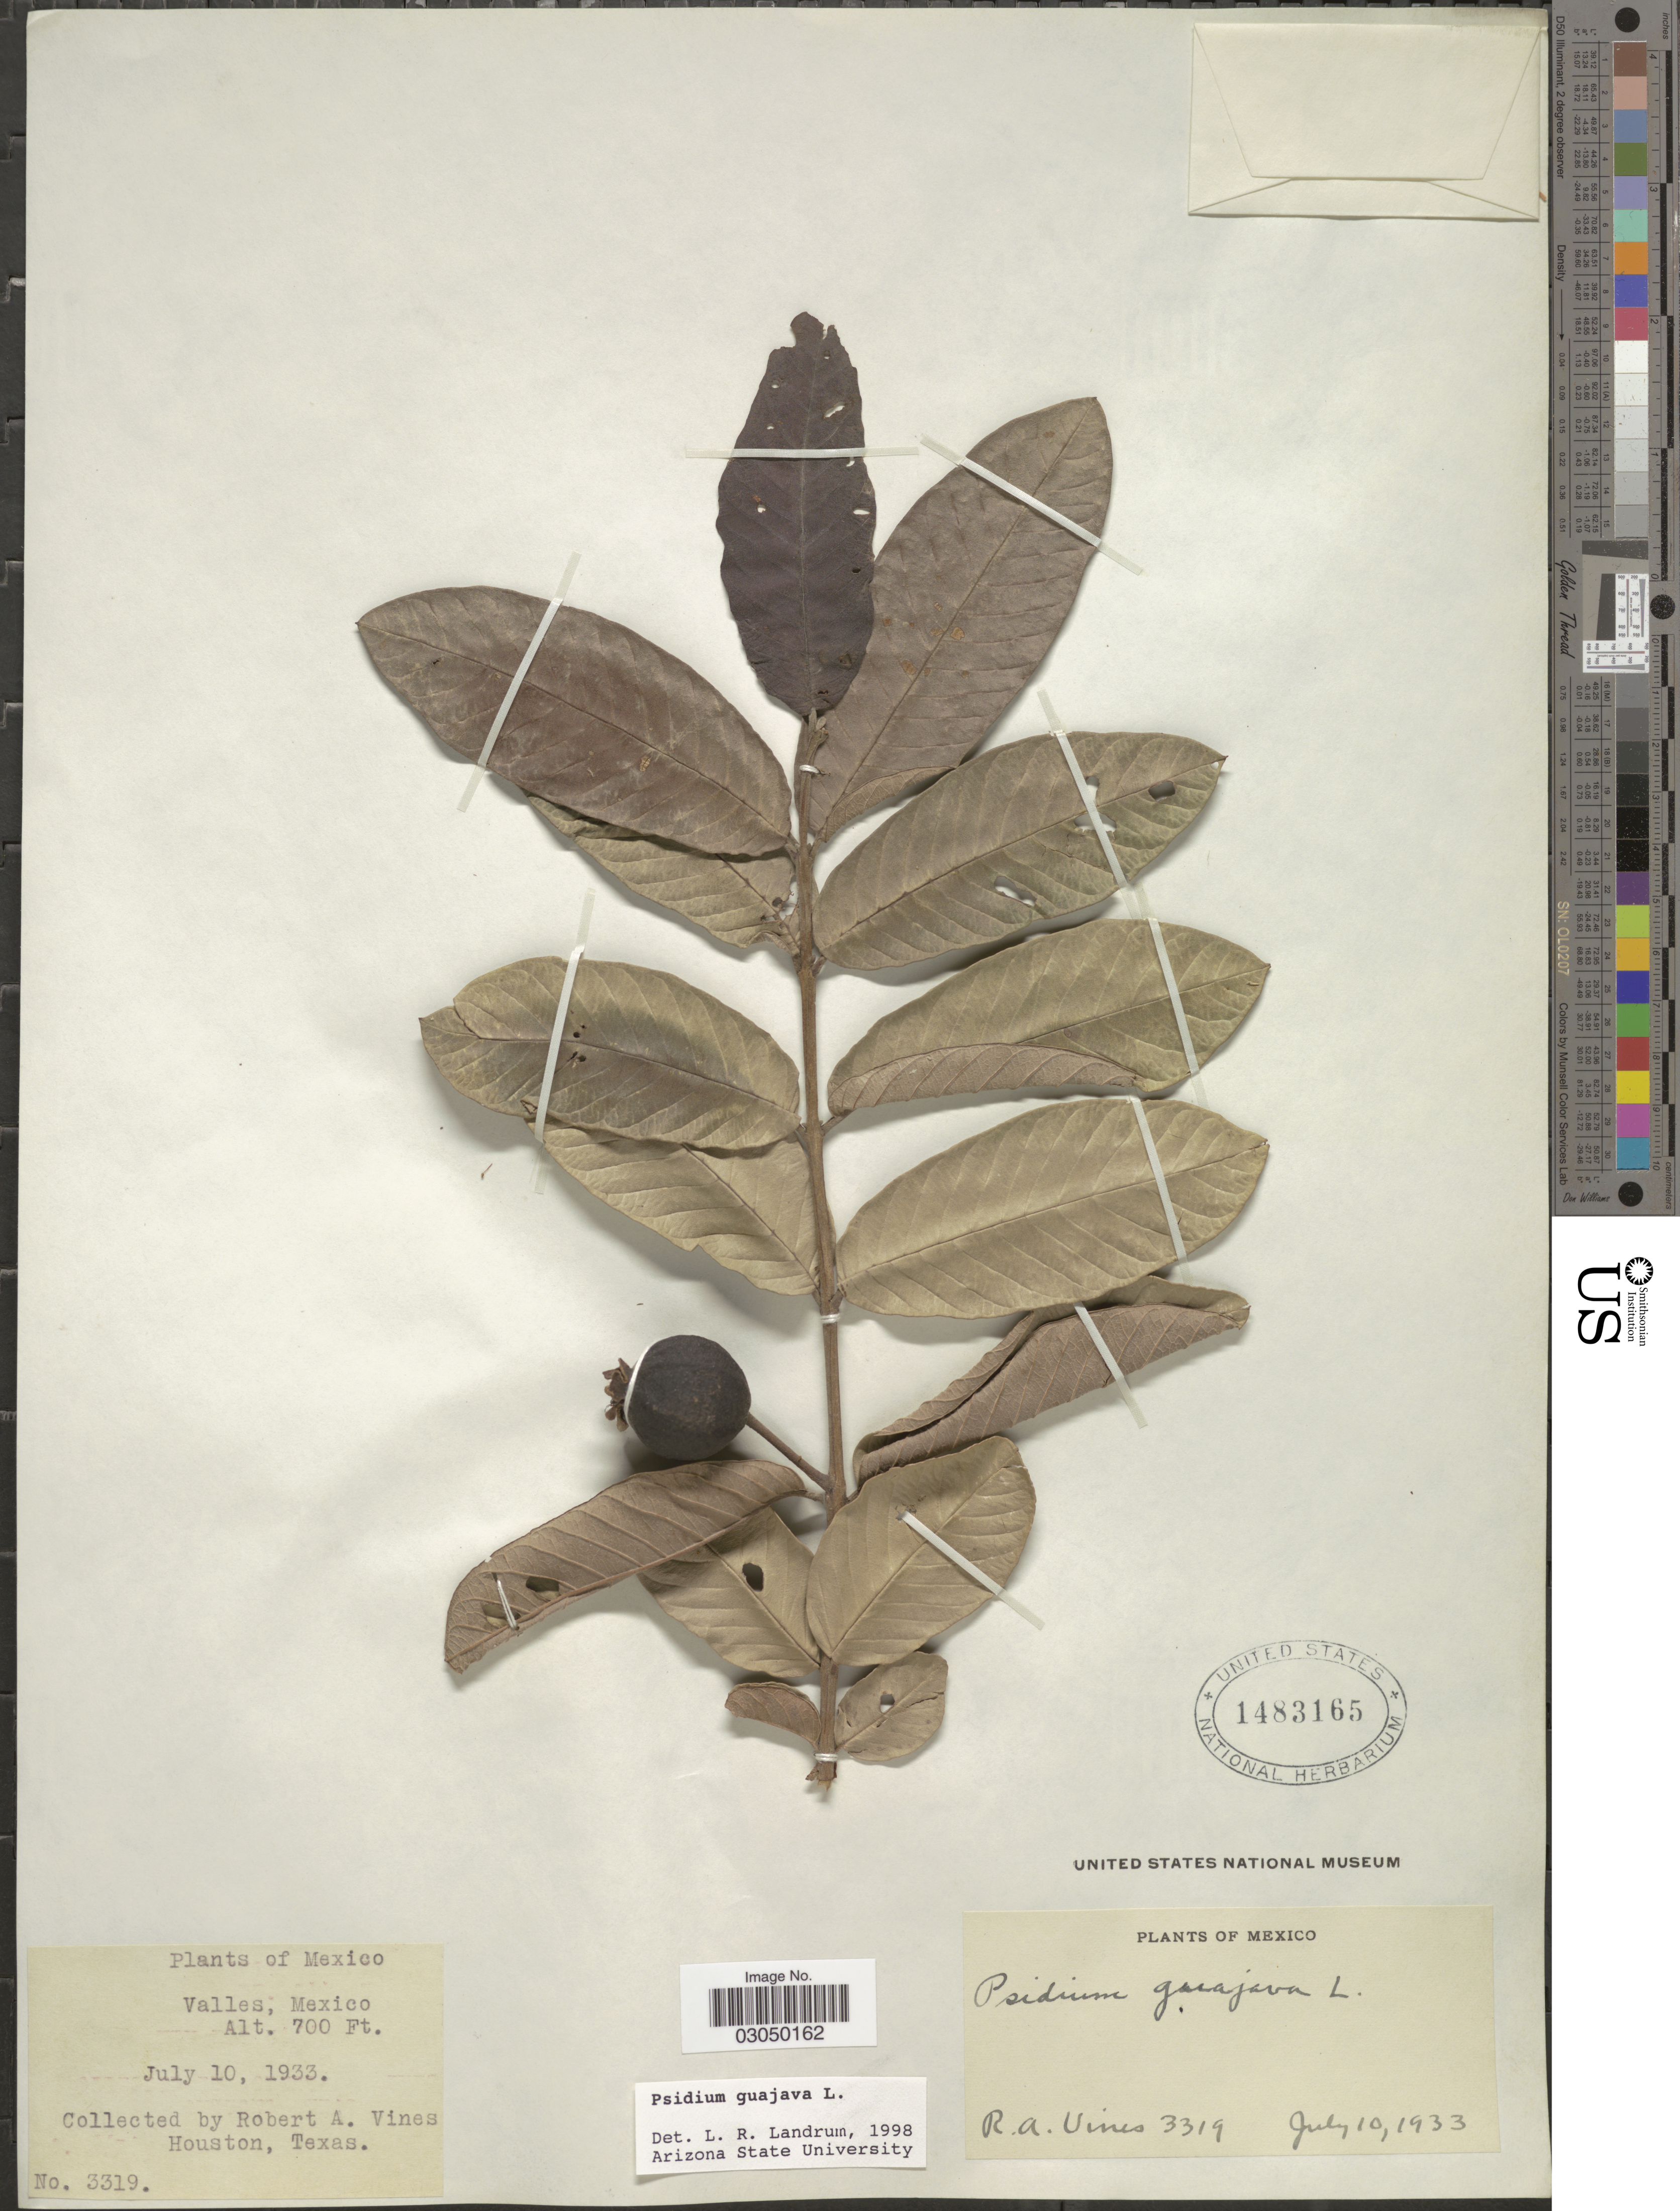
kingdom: Plantae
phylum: Tracheophyta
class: Magnoliopsida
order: Myrtales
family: Myrtaceae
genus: Psidium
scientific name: Psidium guajava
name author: L.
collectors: R. Vines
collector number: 3319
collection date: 1933-07-10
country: Mexico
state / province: México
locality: Valles.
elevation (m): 213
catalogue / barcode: US 1483165